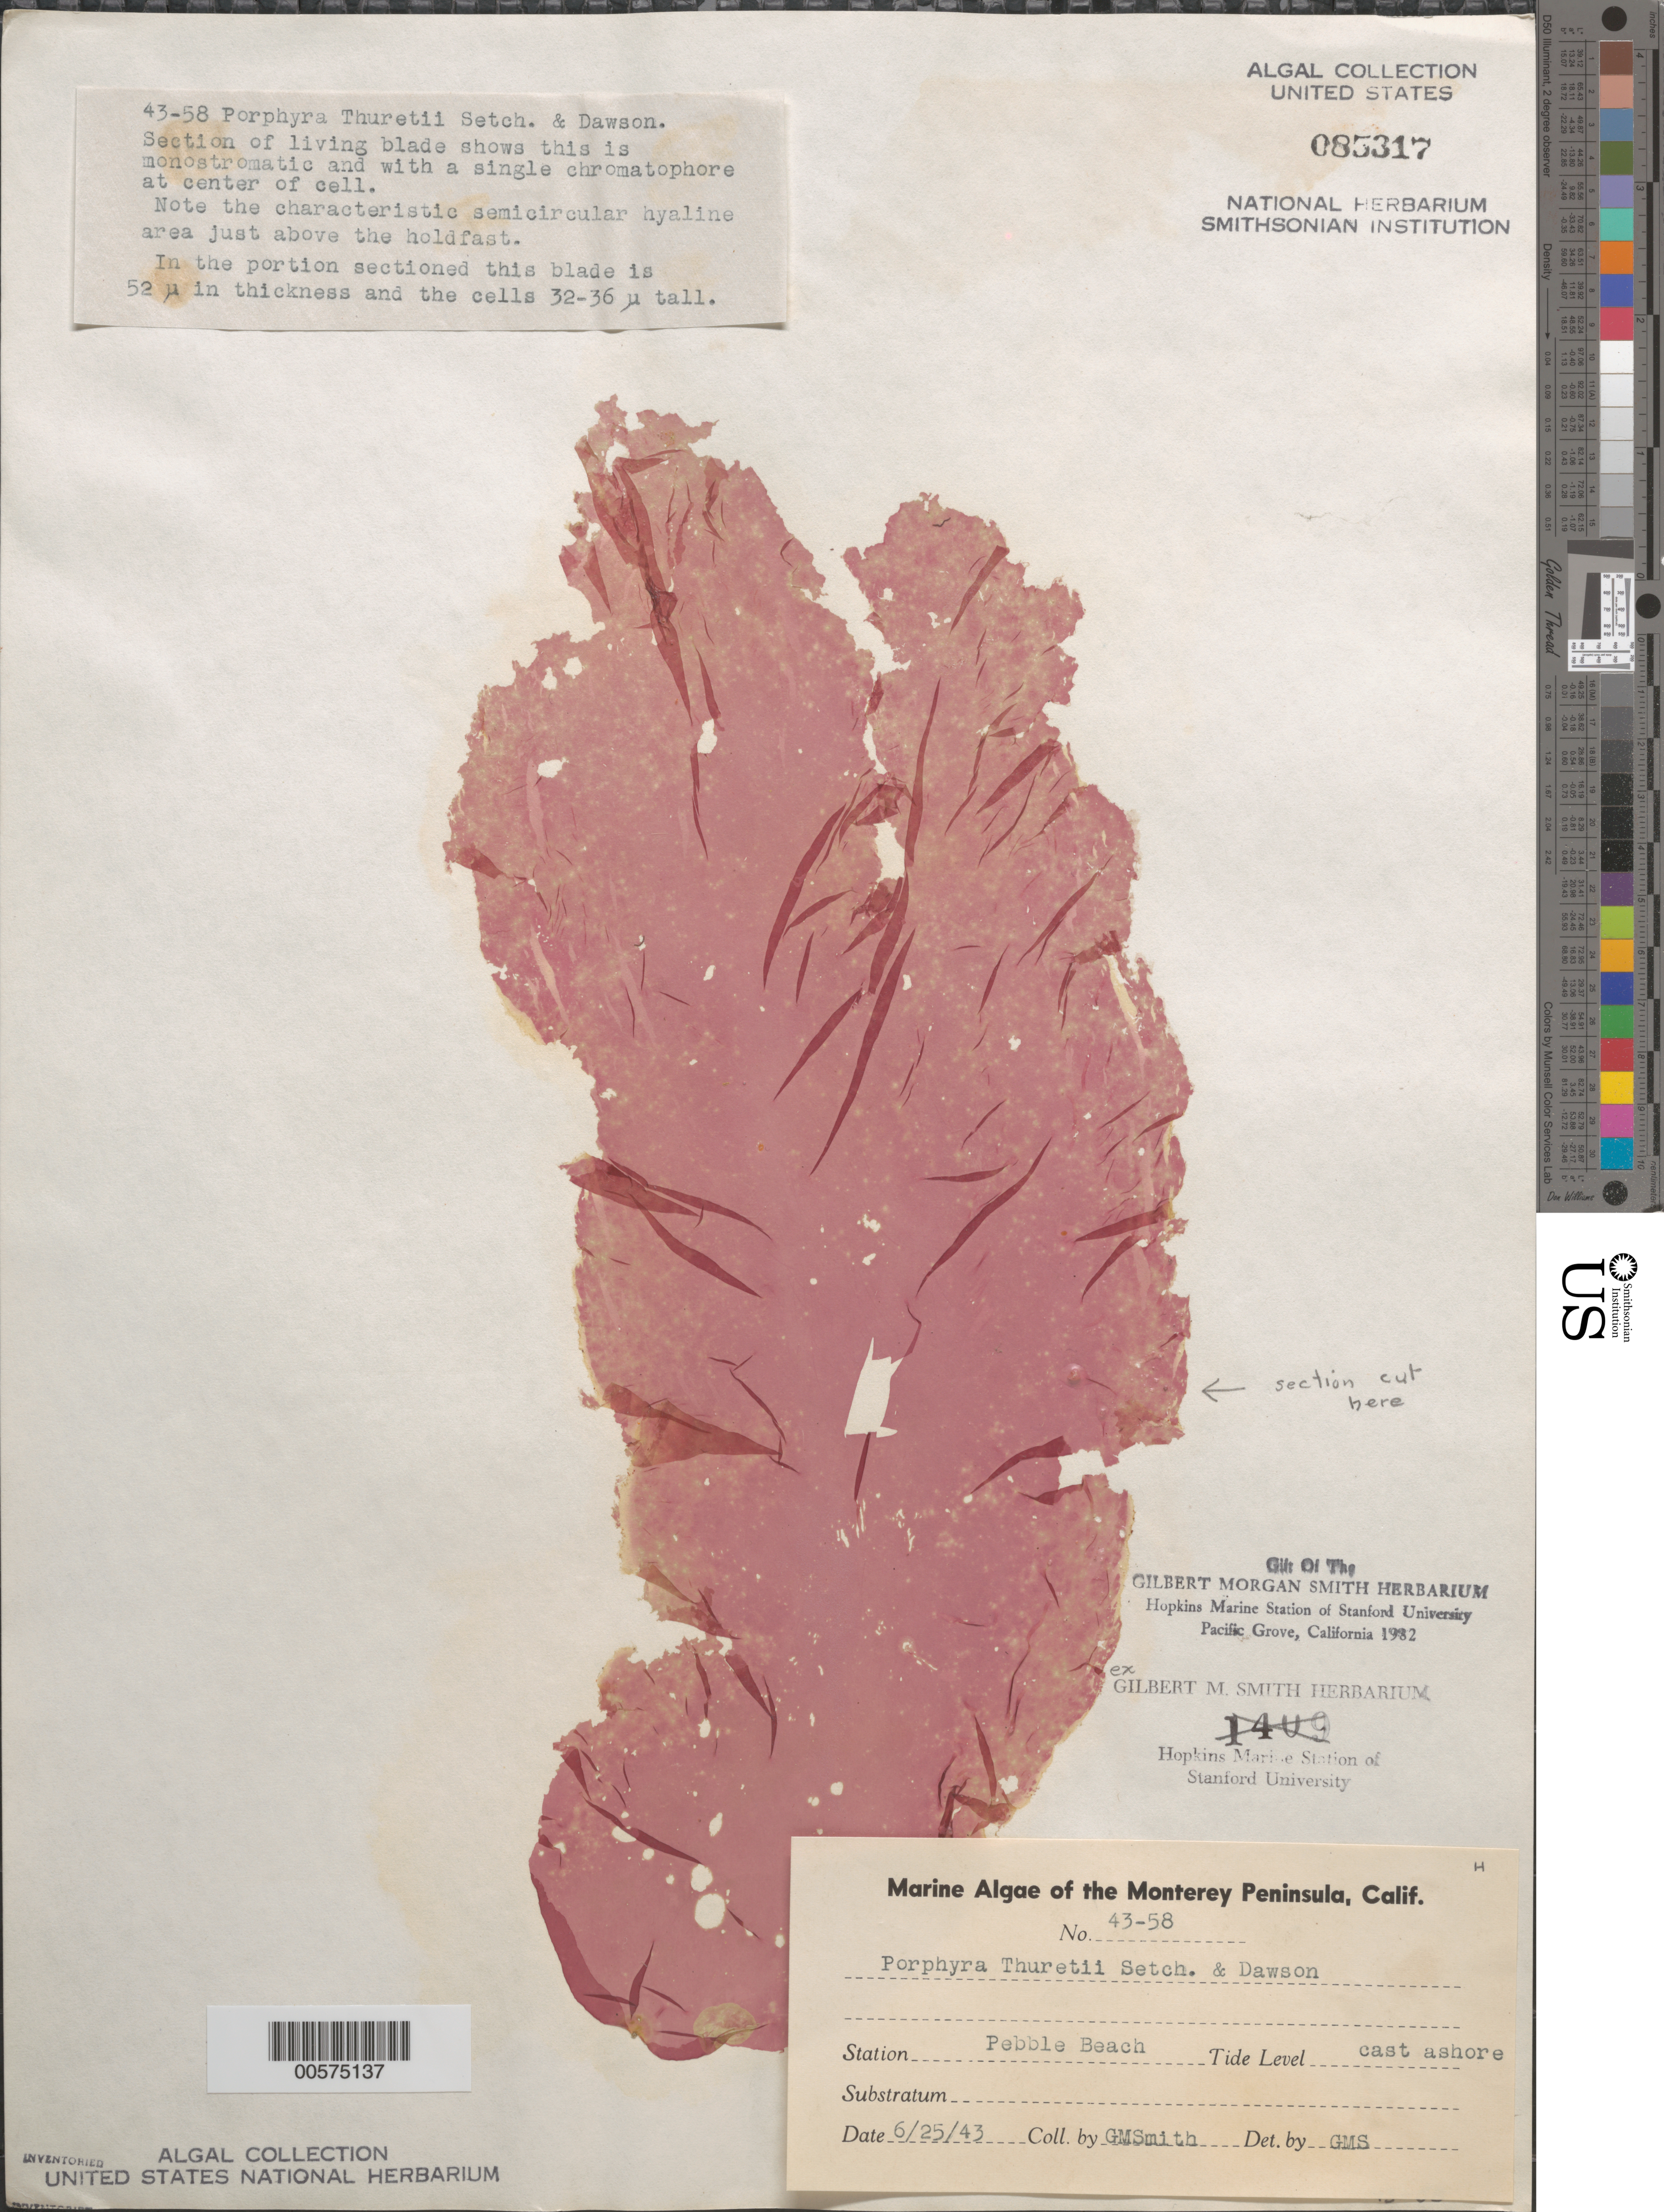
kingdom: Plantae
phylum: Rhodophyta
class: Bangiophyceae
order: Bangiales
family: Bangiaceae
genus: Pyropia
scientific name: Pyropia thuretii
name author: (Setchell & E.Y. Dawson) J.E. Sutherl. et al.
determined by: Algae name updating Project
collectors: G. M. Smith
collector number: Gms 43-58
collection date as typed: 25 Jun 1943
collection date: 1943-06-25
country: United States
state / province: California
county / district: Monterey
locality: Pebble Beach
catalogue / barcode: US 85317